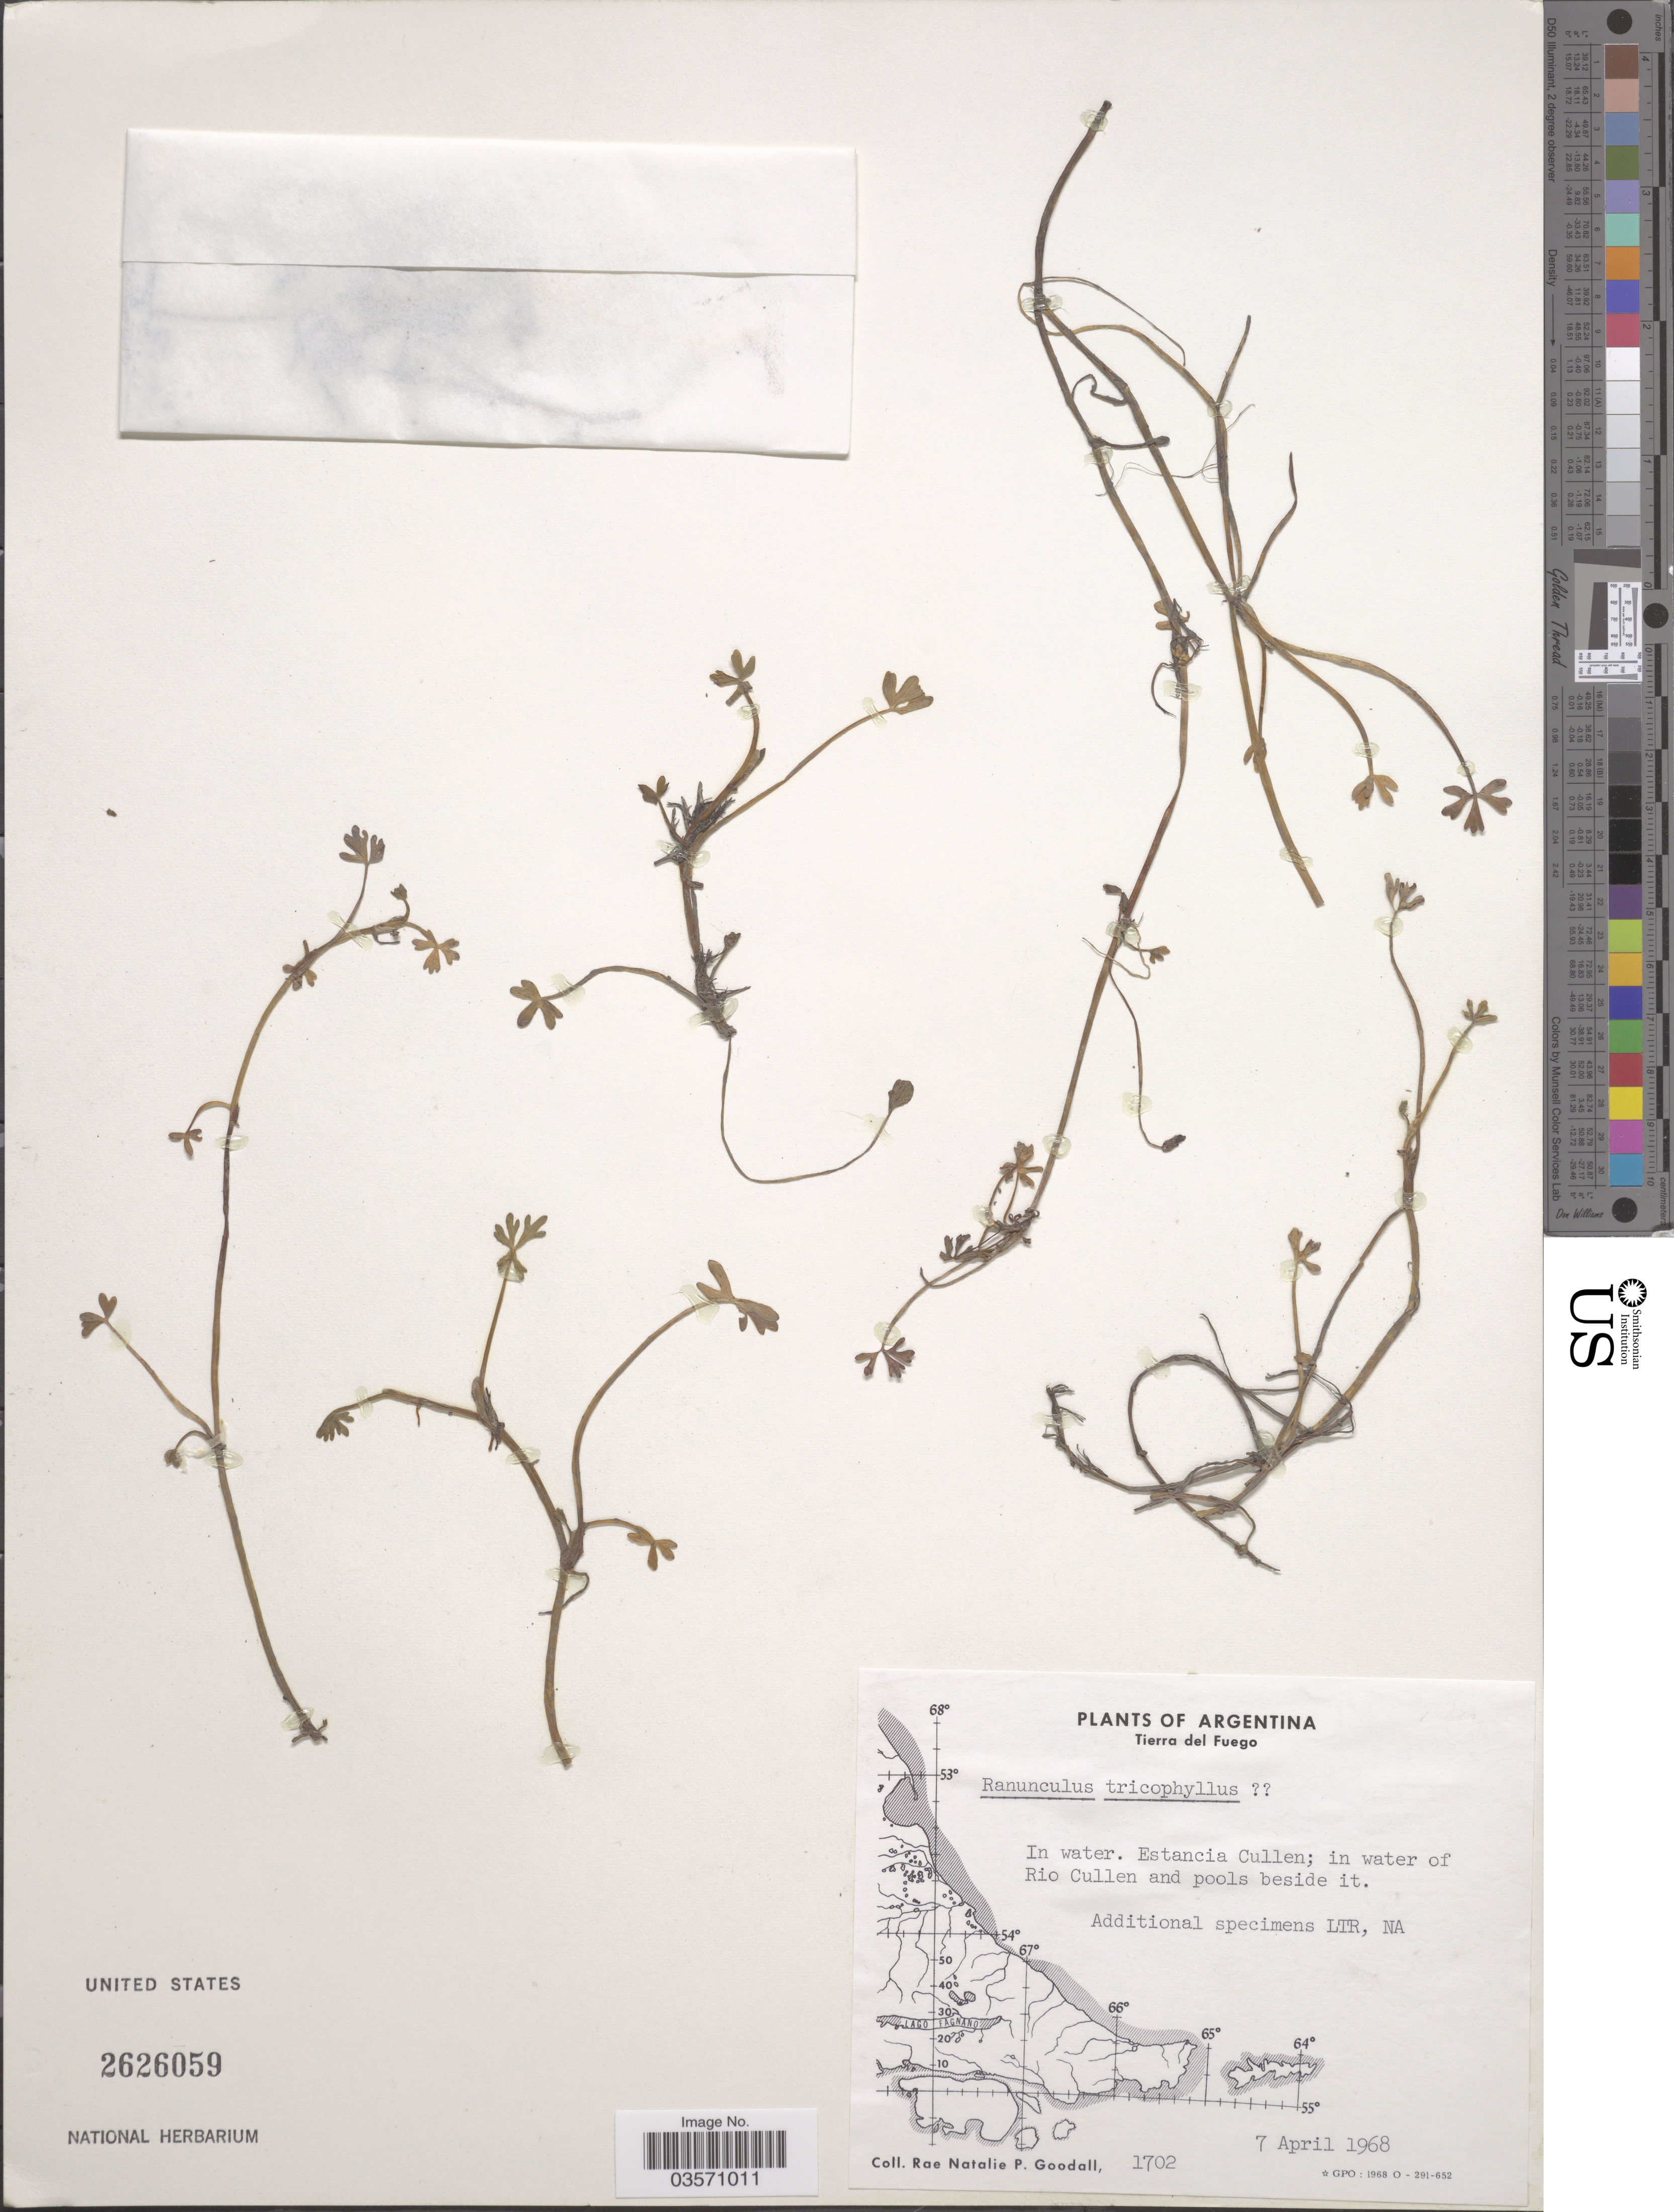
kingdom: Plantae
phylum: Tracheophyta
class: Magnoliopsida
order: Ranunculales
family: Ranunculaceae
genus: Ranunculus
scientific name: Ranunculus trichophyllus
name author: Chaix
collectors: R. Goodall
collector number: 1702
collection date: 1968-04-07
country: Argentina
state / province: Tierra del Fuego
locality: Estancia Cullen; in water of Rio Cullen and pools beside it.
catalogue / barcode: US 2626059